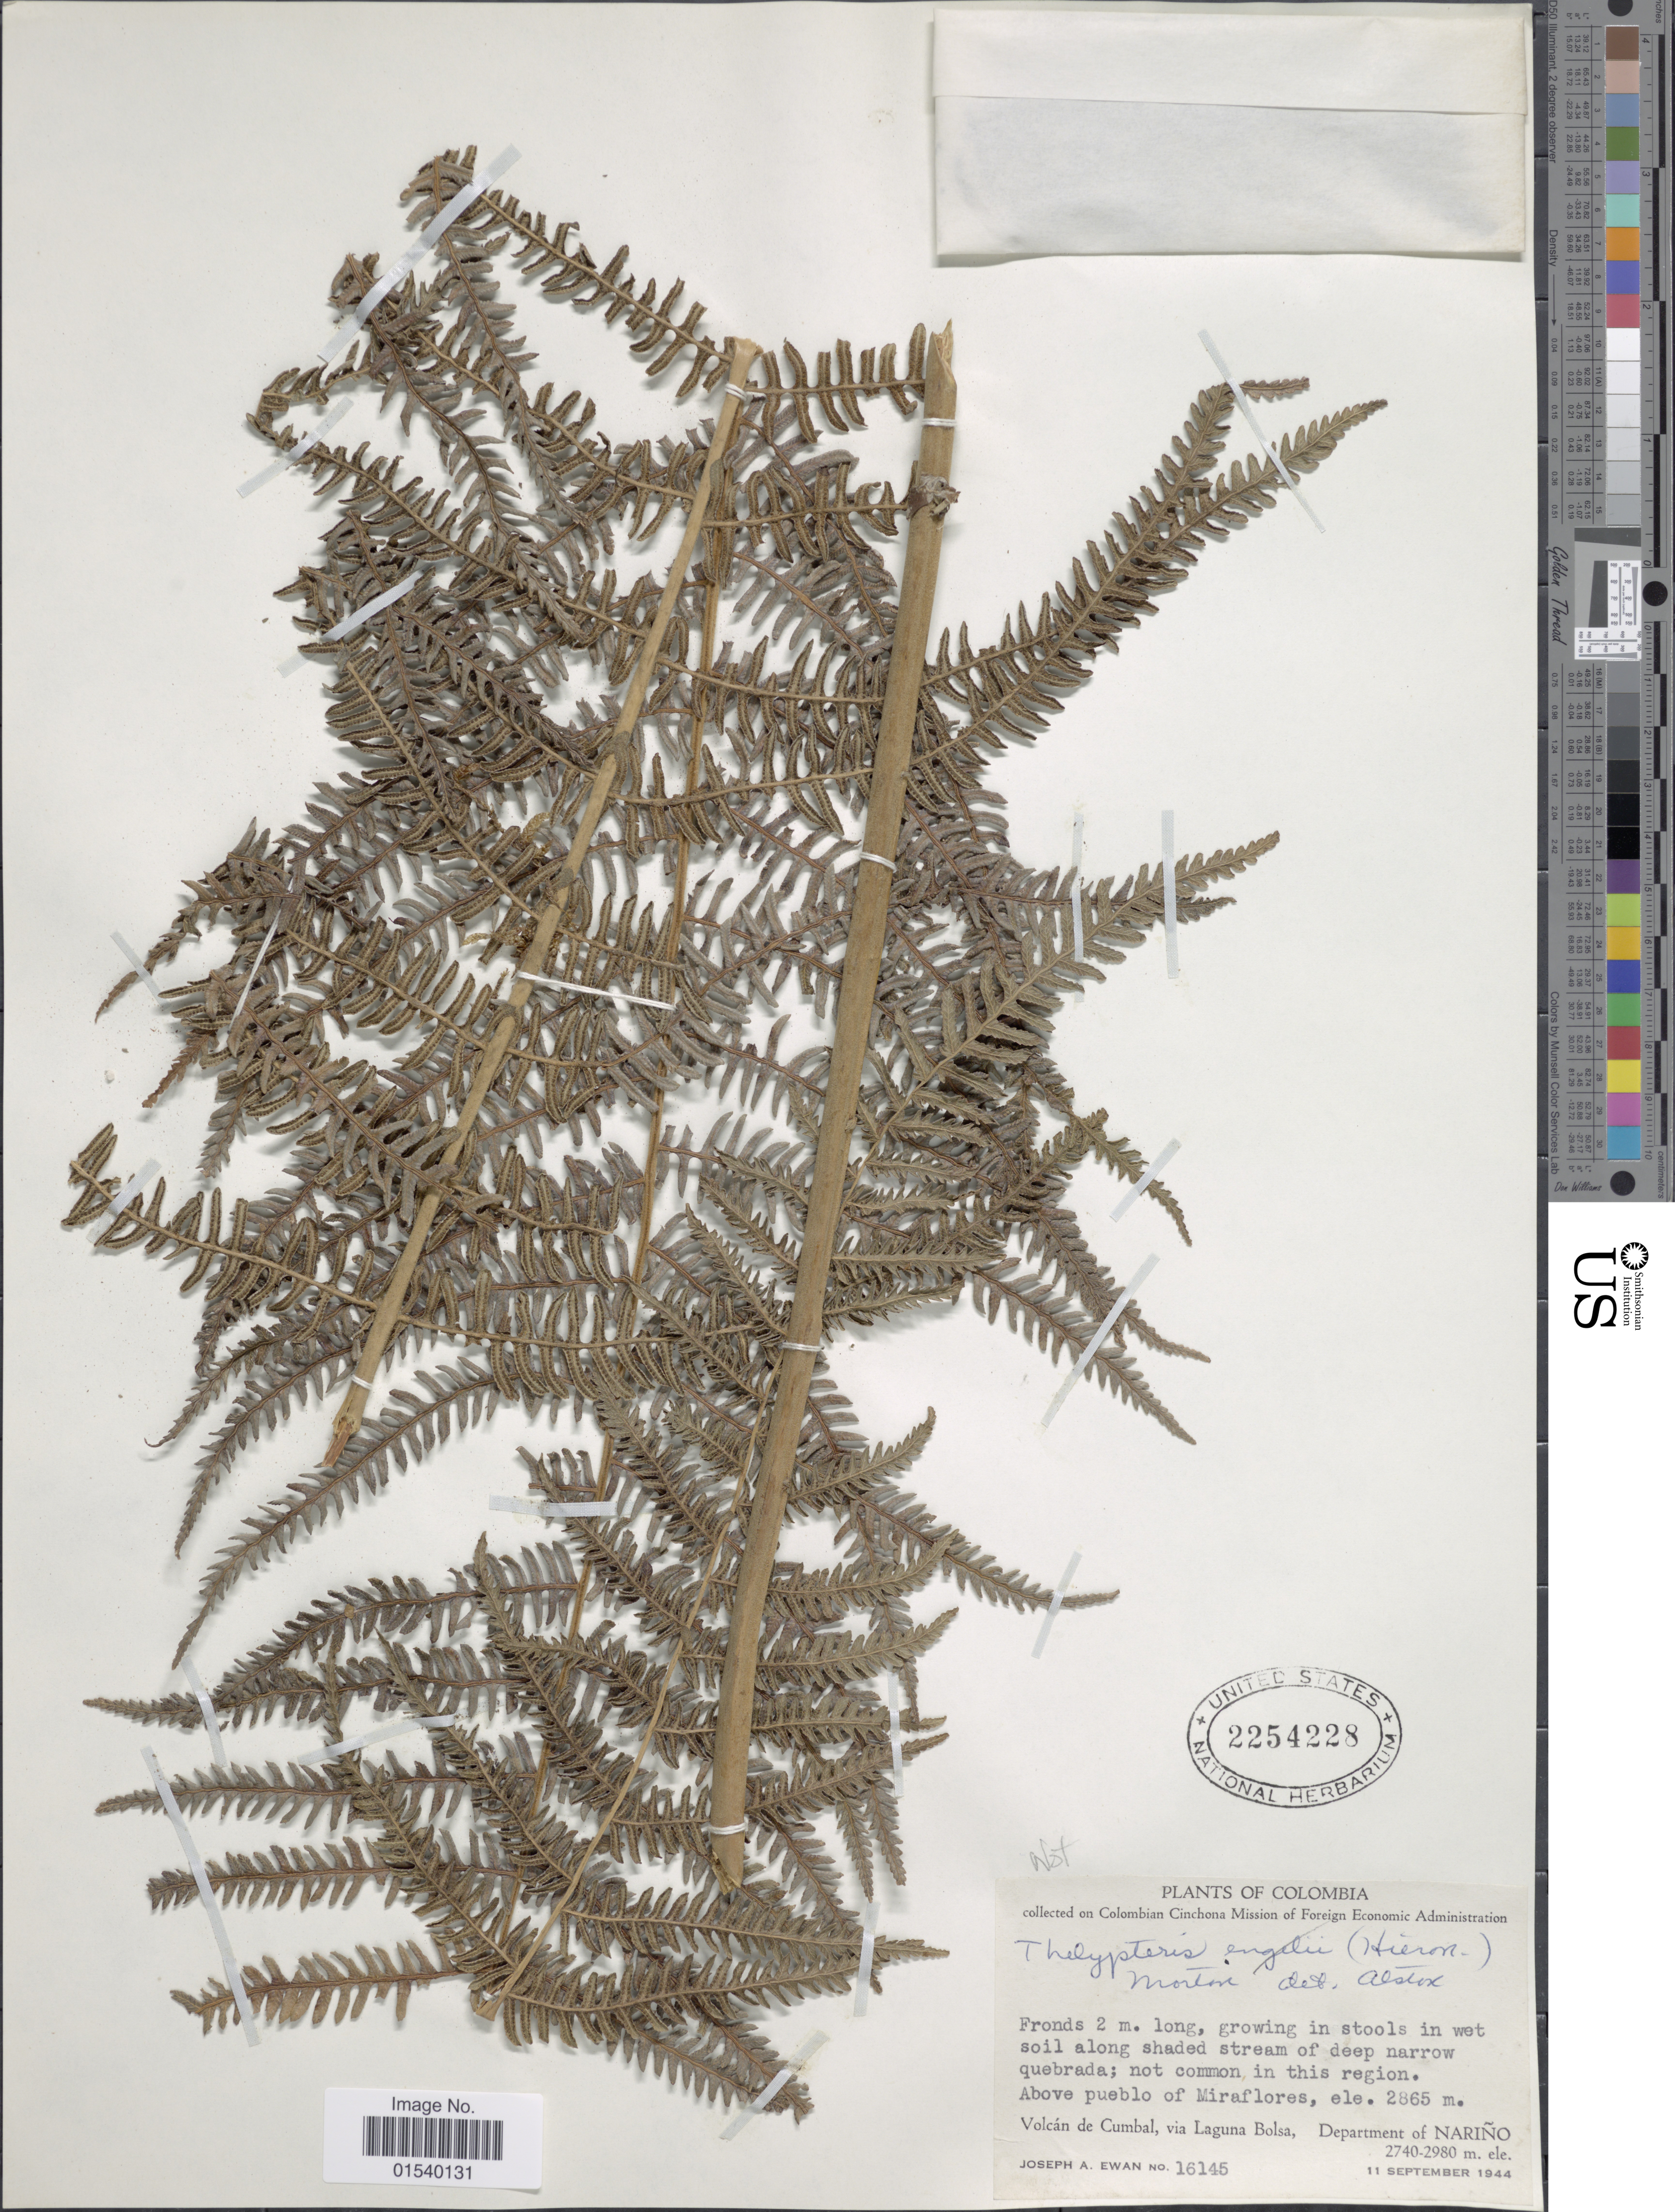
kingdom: Plantae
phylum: Tracheophyta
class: Polypodiopsida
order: Polypodiales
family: Thelypteridaceae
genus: Amauropelta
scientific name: Amauropelta elegantula (Sodiro) comb. nov., ined. 2015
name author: (Sodiro)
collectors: J. A. Ewan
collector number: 16145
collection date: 1944-09-11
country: Colombia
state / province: Nariño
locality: Above pueblo of Miraflores, Volcán de Cumbal, via Laguna Bolsa, Department of Nariño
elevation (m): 2740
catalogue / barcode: US 2254228